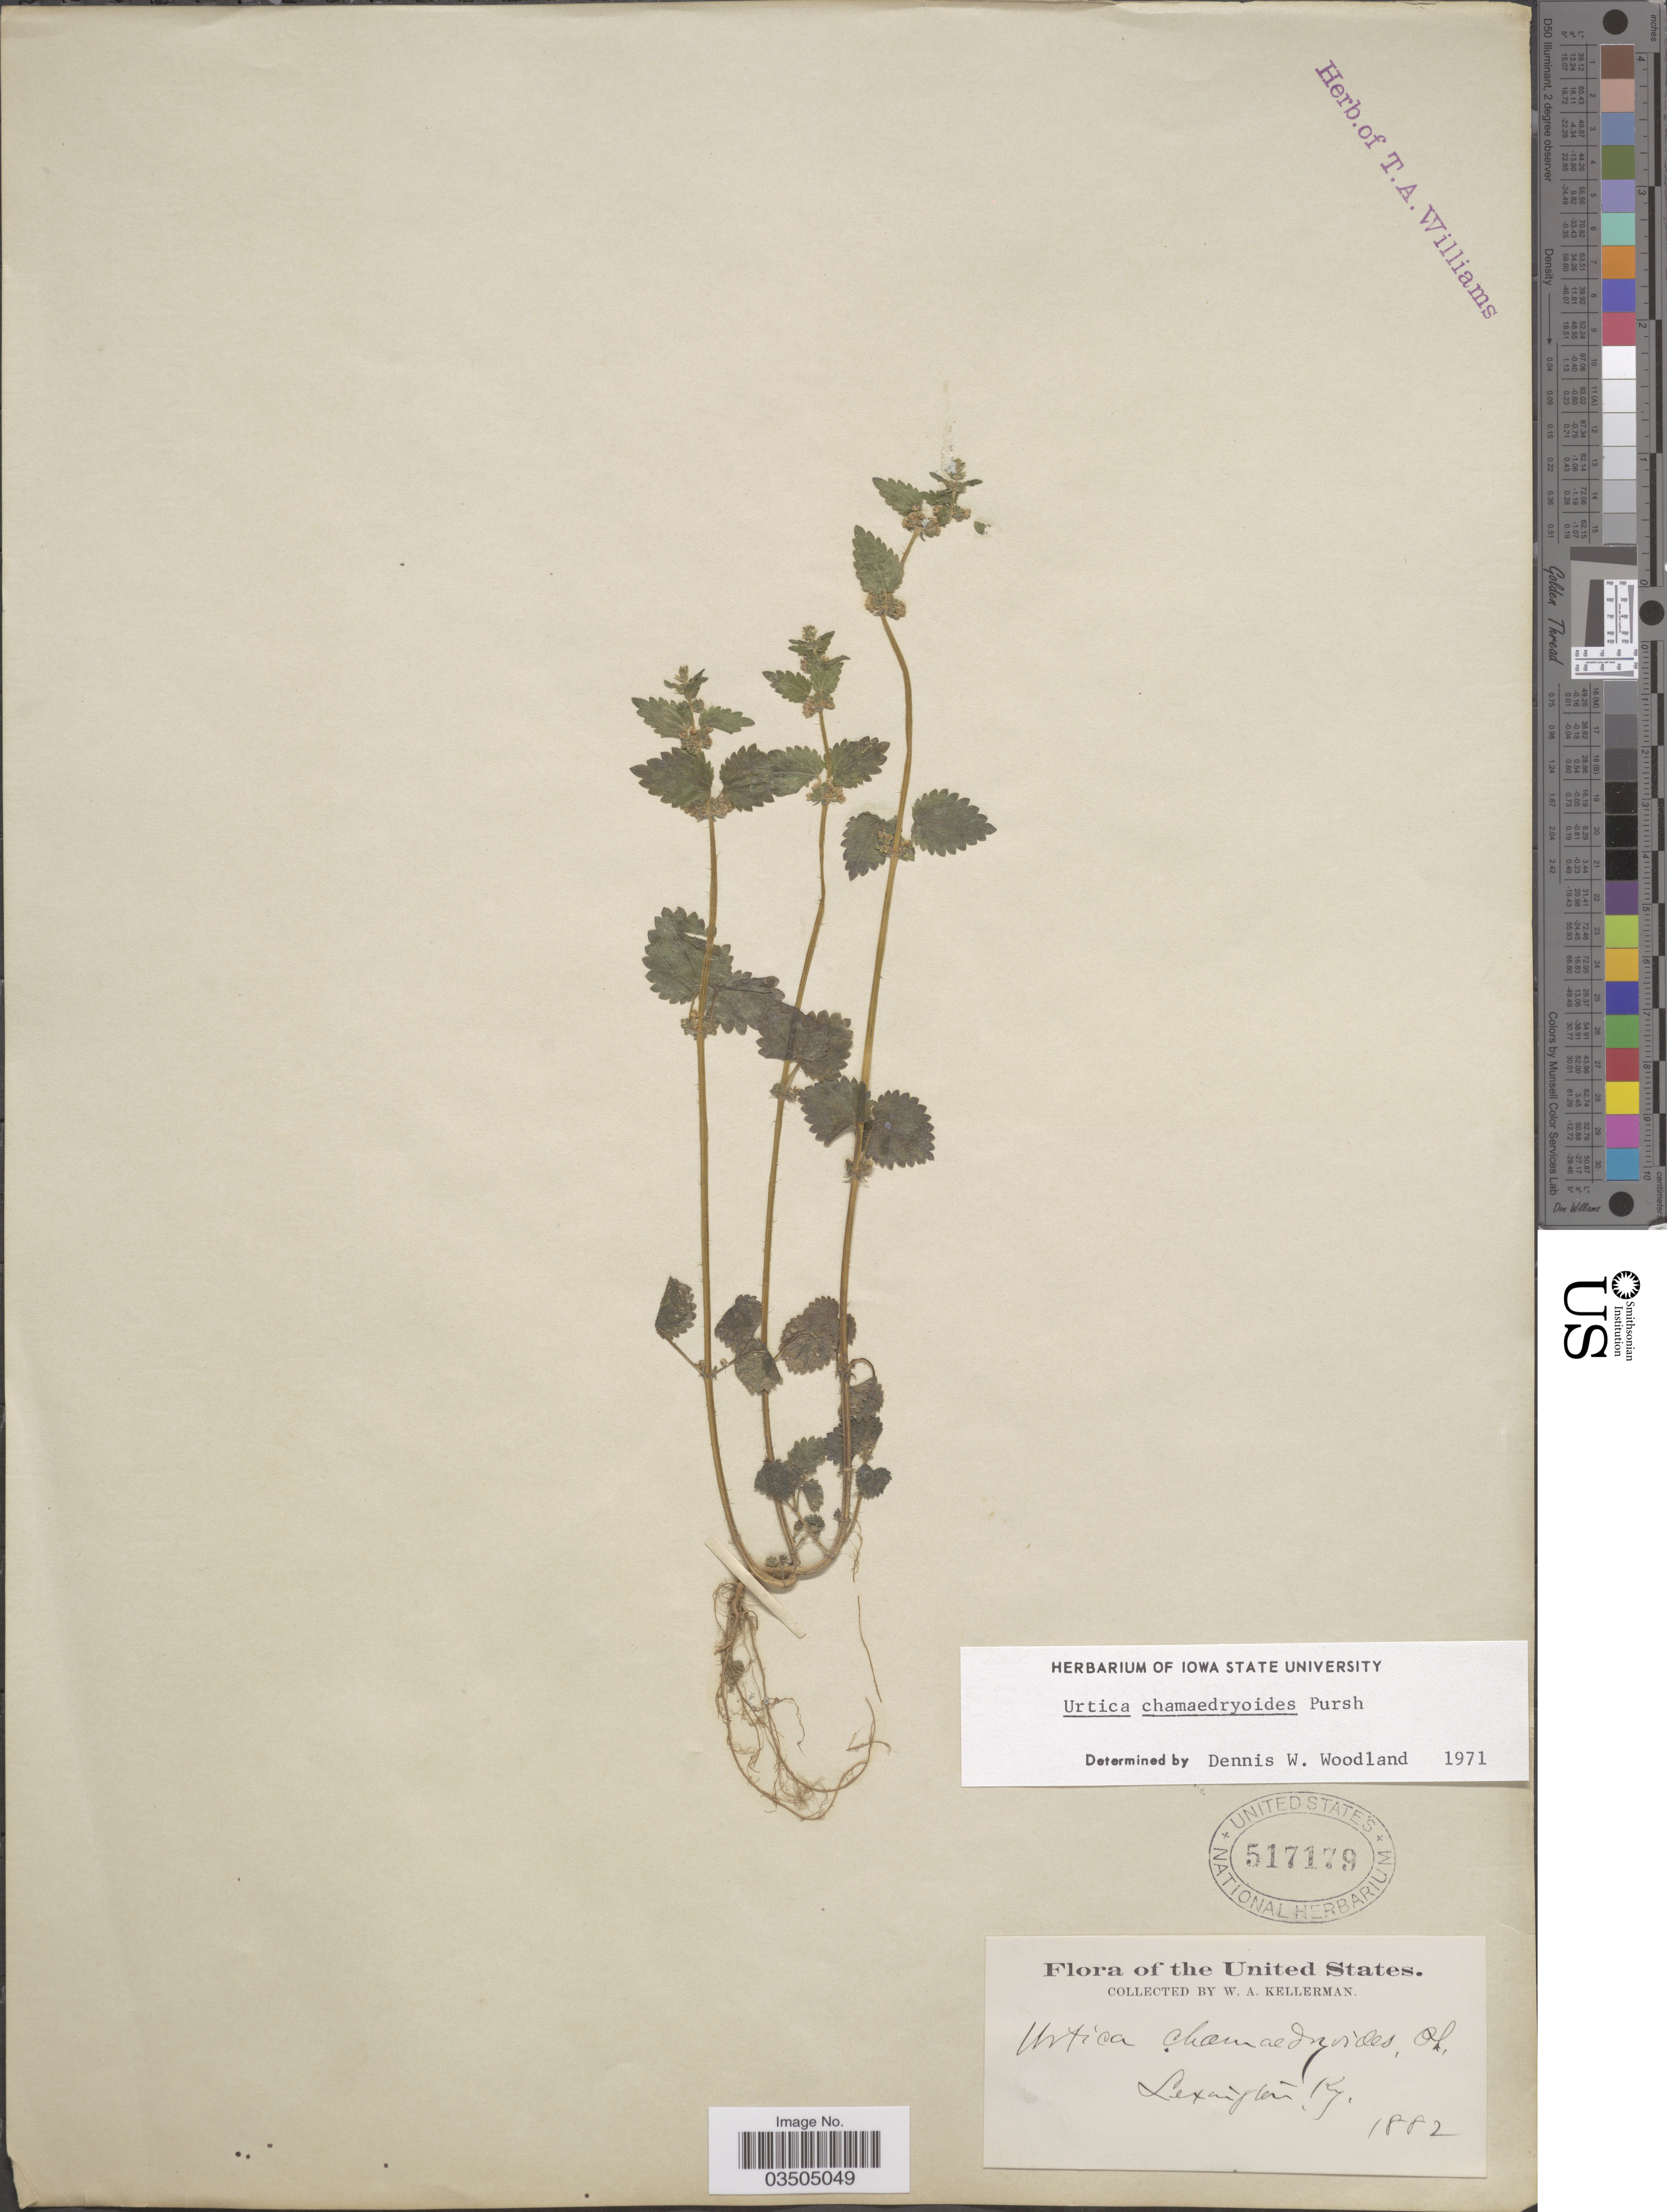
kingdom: Plantae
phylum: Tracheophyta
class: Magnoliopsida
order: Rosales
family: Urticaceae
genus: Urtica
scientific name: Urtica chamaedryoides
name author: Pursh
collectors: W. Kellerman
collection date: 1882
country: United States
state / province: Kentucky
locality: Lexington.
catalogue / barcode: US 517179